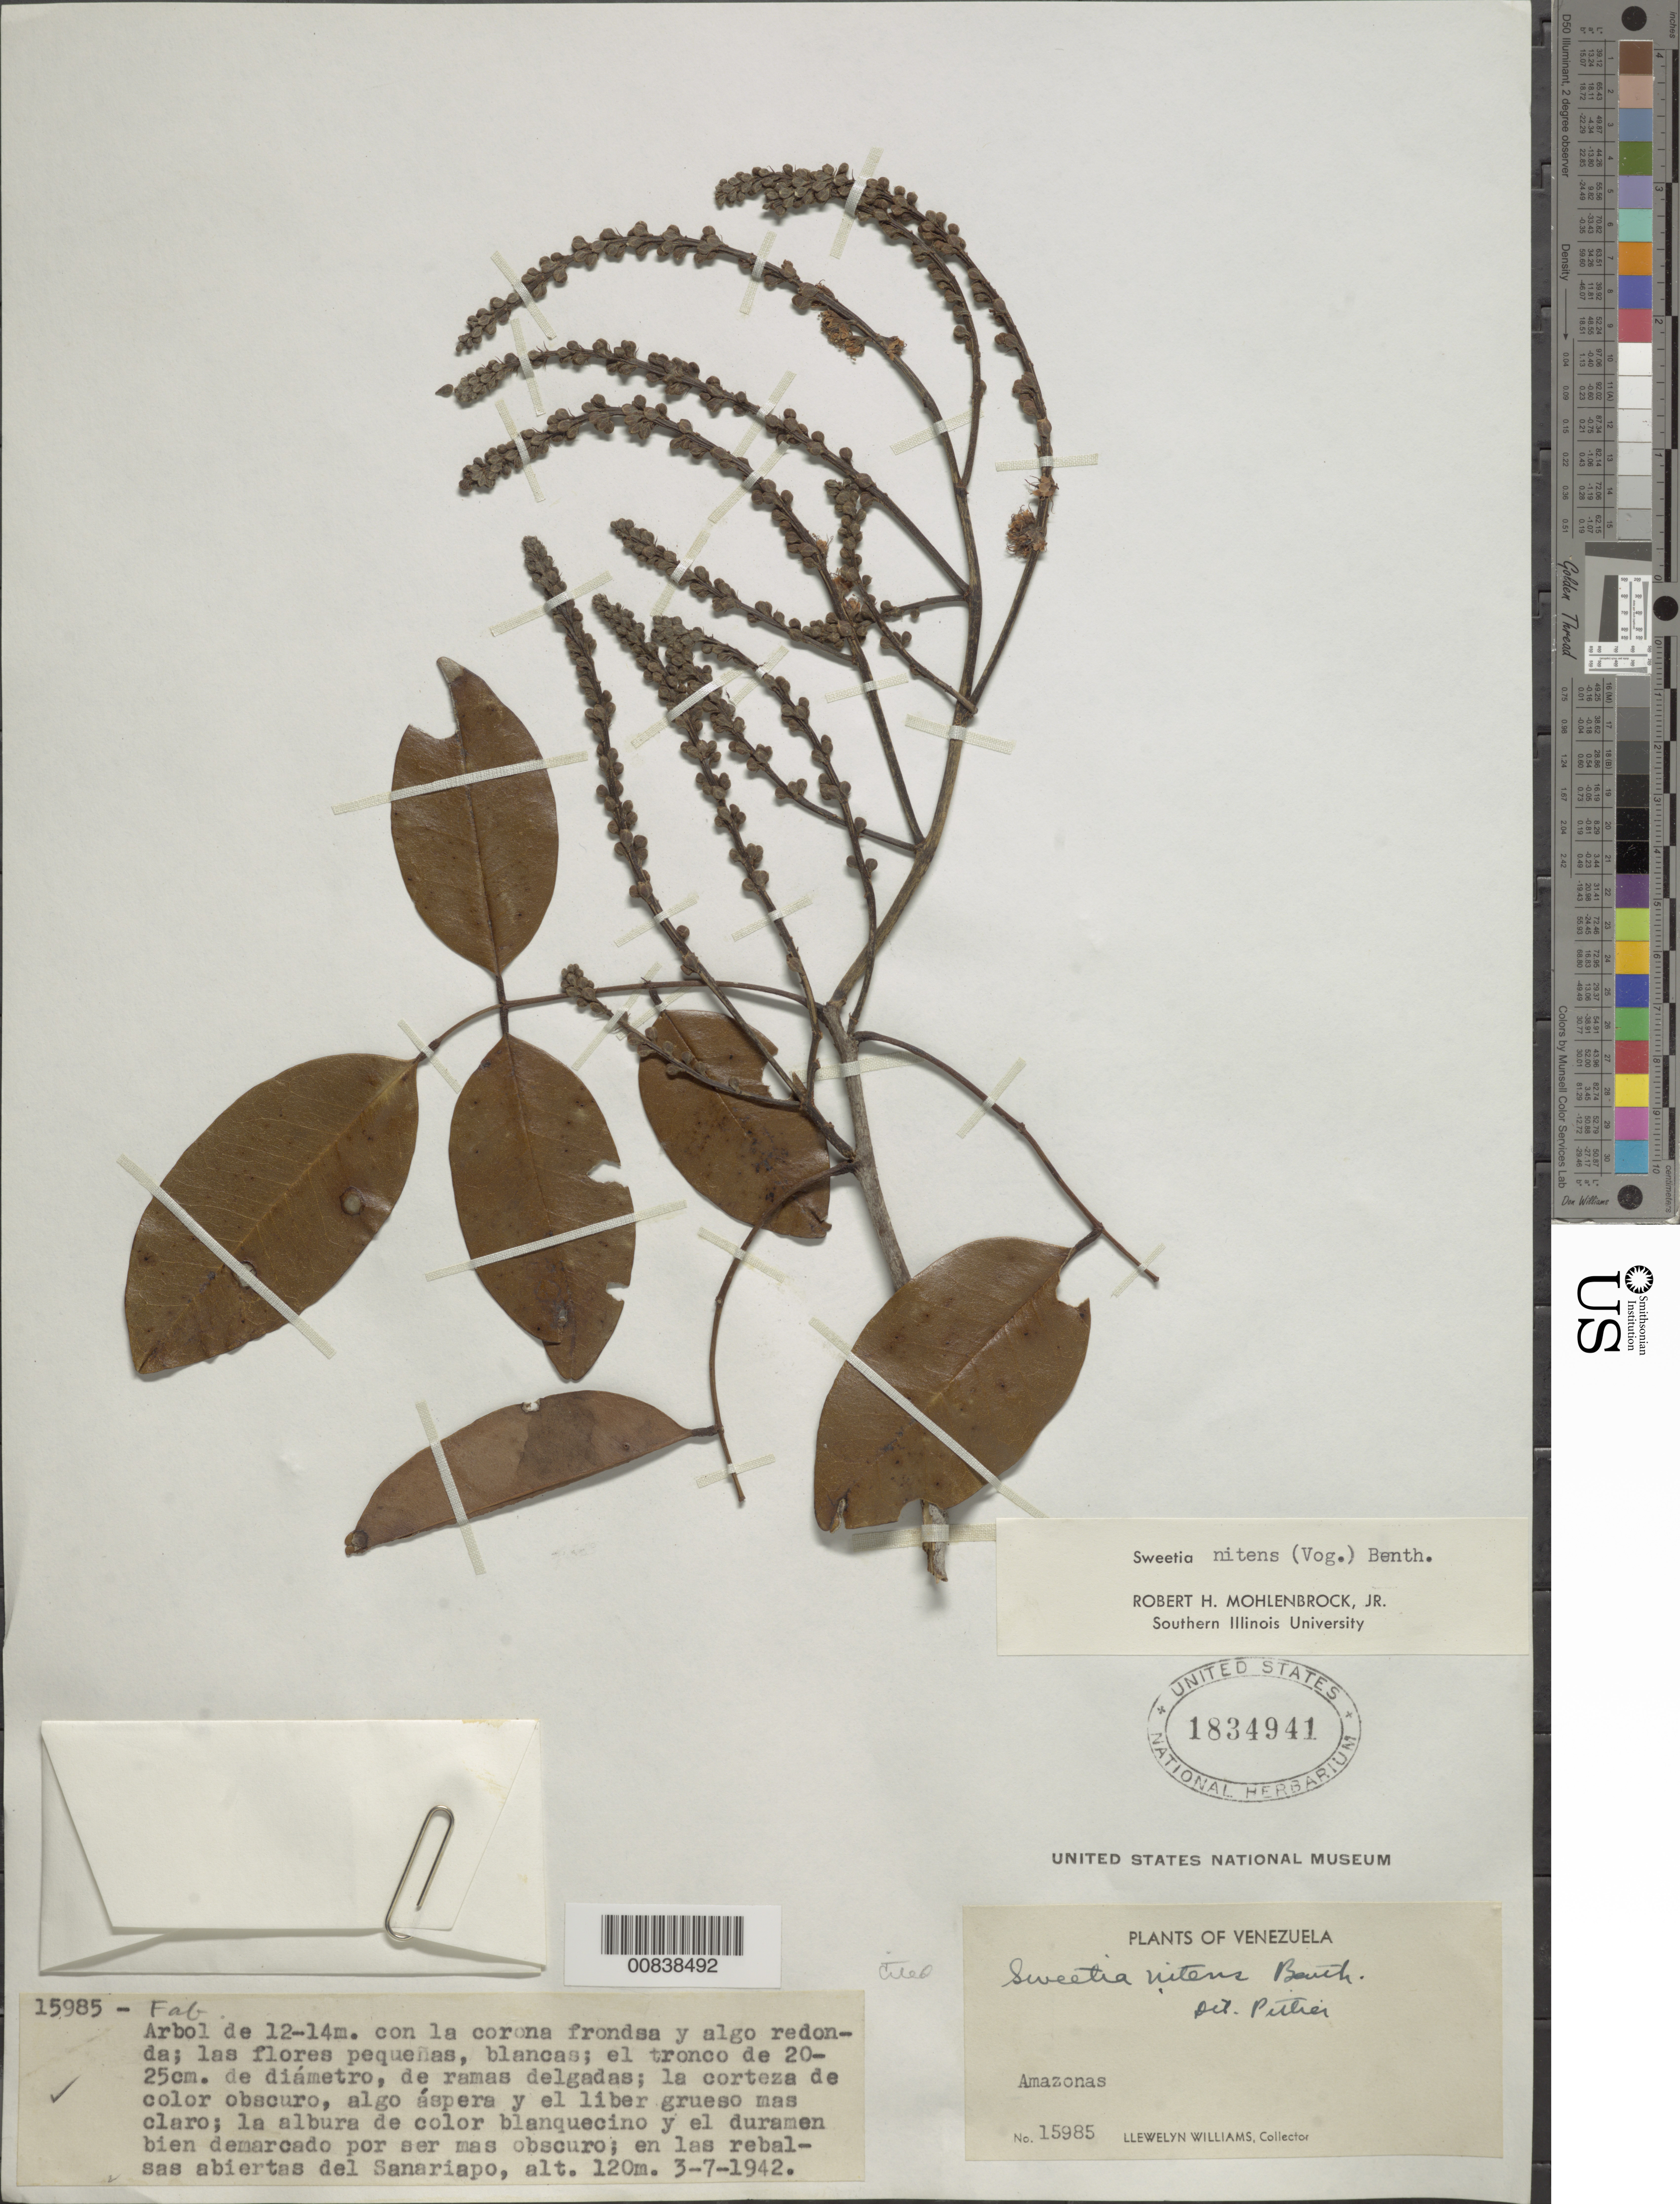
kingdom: Plantae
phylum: Tracheophyta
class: Magnoliopsida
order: Fabales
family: Fabaceae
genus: Acosmium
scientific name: Acosmium nitens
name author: (Vogel) Yakovlev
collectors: Ll. Williams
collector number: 15985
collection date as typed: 3-Jul-42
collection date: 1942-07-03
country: Venezuela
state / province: Amazonas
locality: Río Sanariapo, en su parte inferíor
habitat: Rebalsas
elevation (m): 120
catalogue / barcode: US 1834941